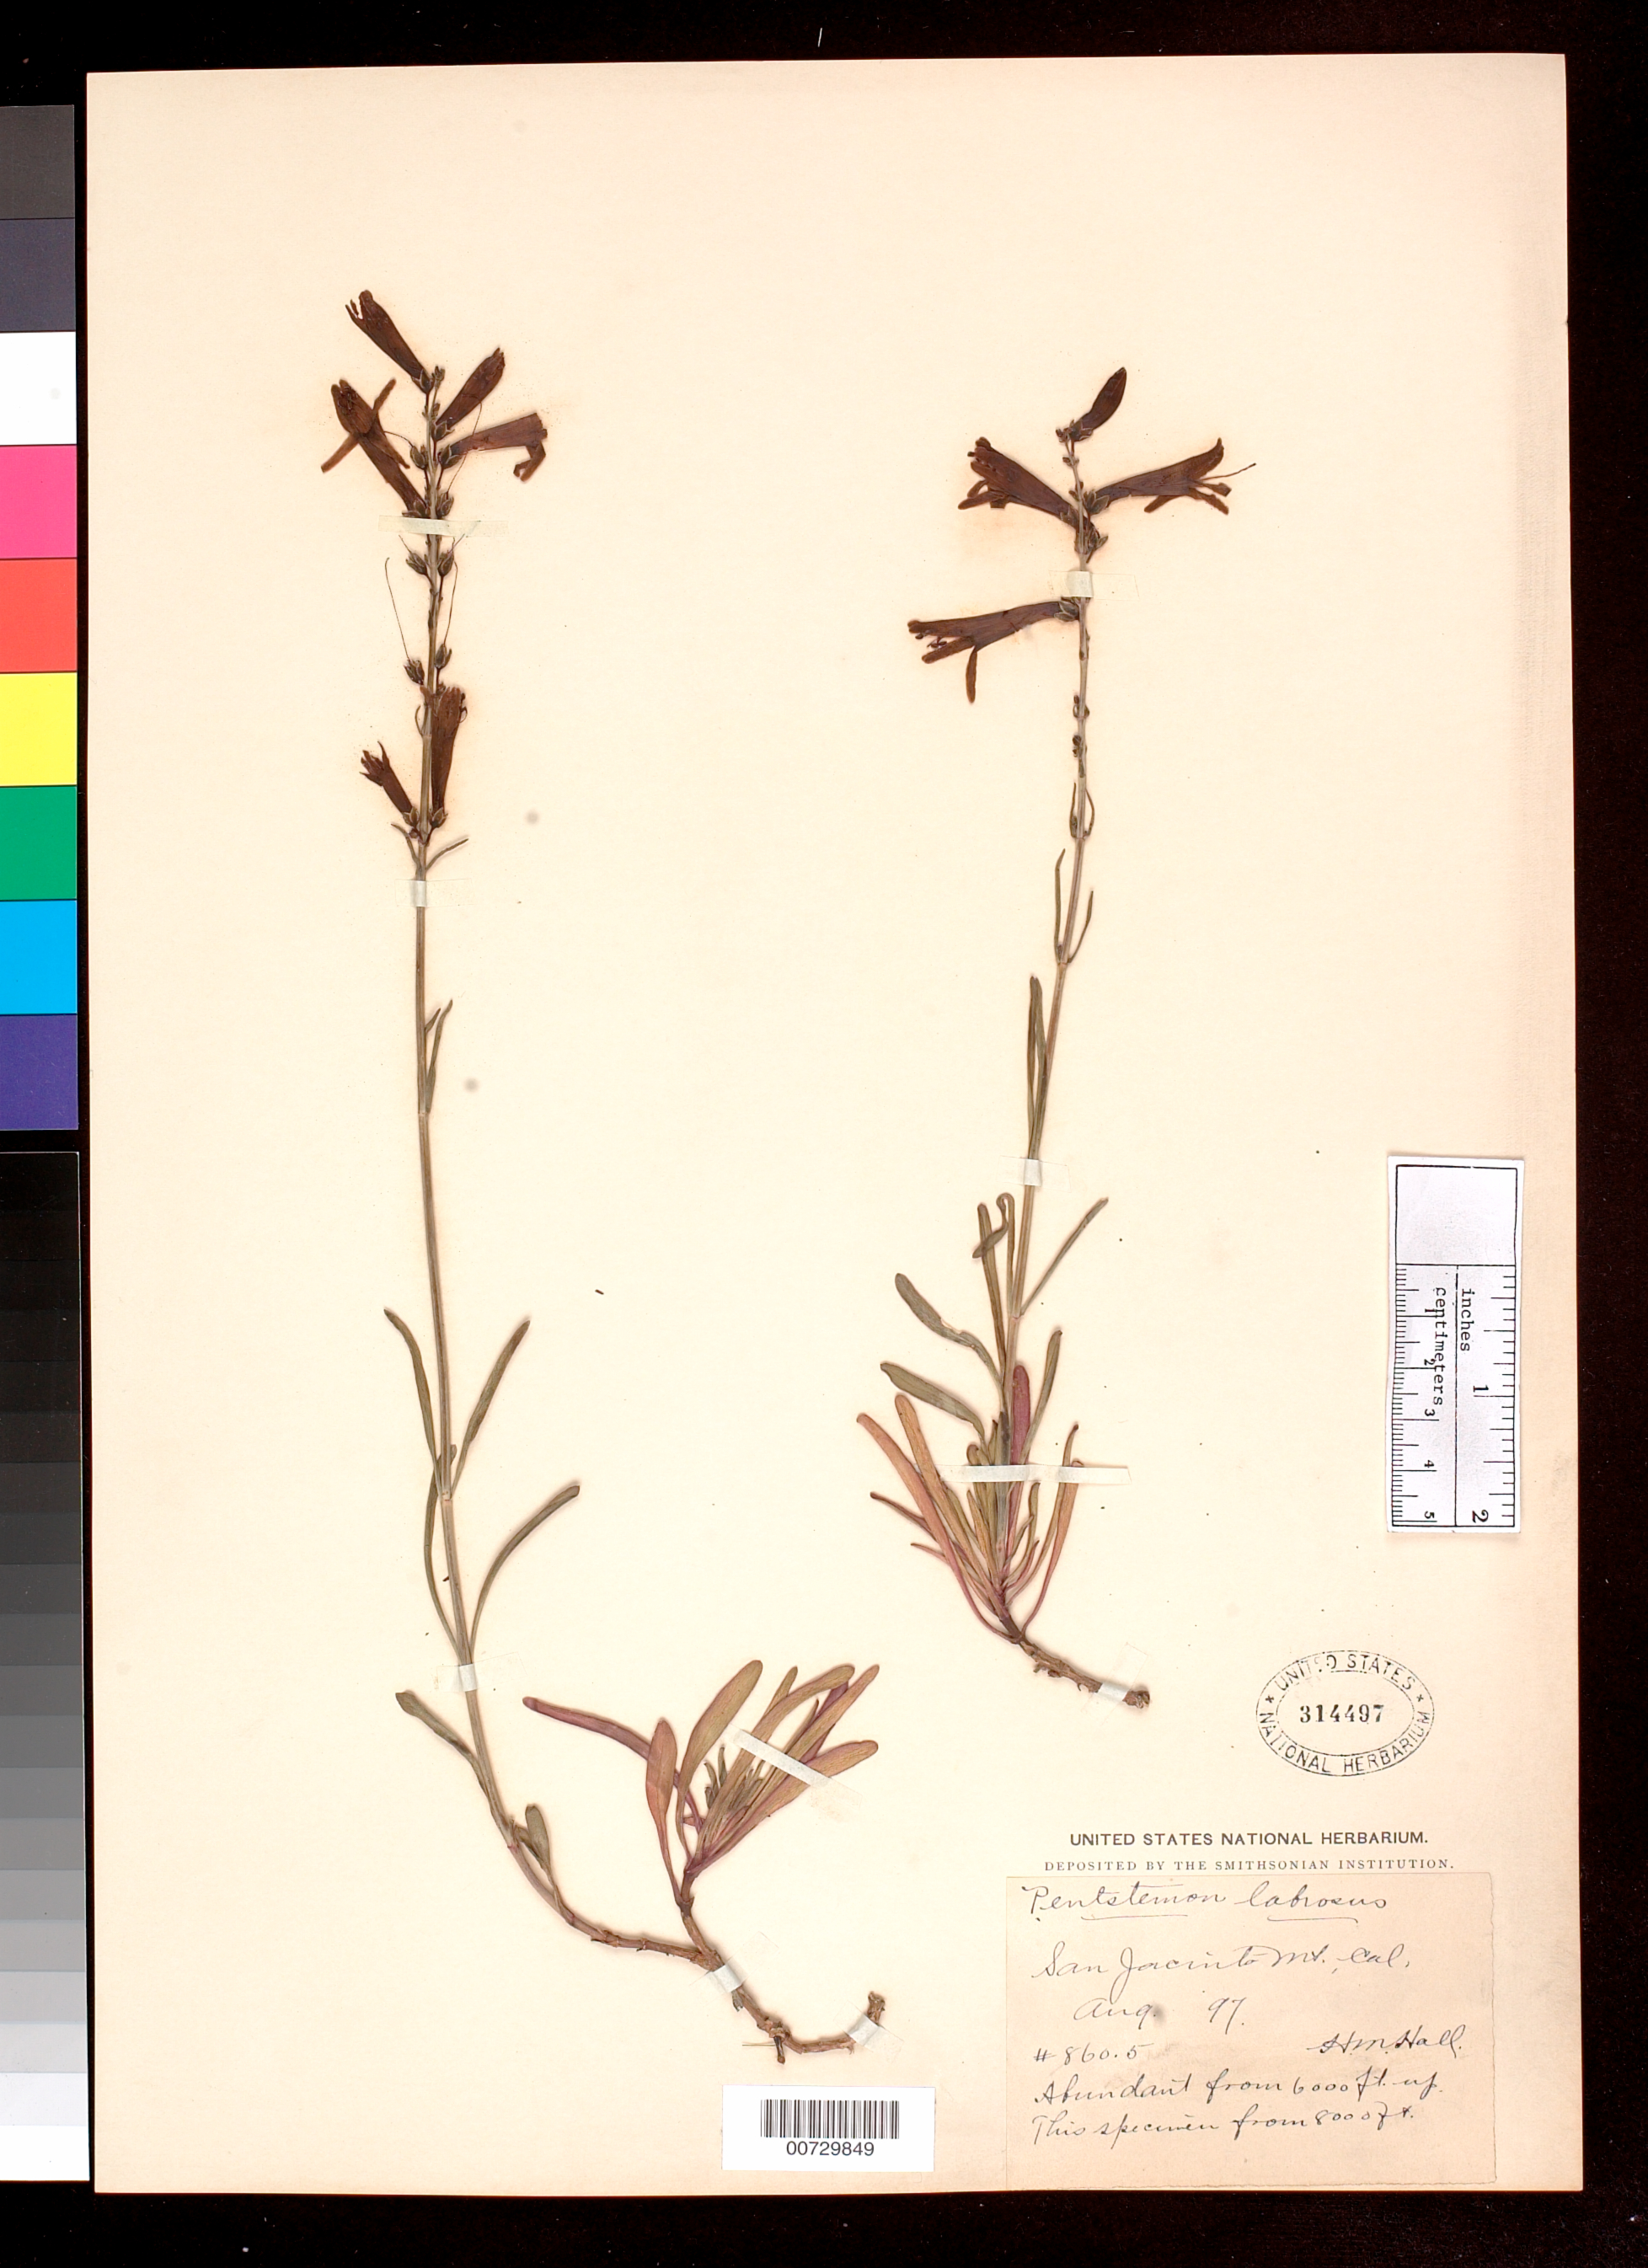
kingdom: Plantae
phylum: Tracheophyta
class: Magnoliopsida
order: Lamiales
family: Plantaginaceae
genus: Penstemon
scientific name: Penstemon labrosus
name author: (A. Gray) Mast. ex Hook. f.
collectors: H. M. Hall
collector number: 860.5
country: United States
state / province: California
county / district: Riverside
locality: Vicinity of Winchester.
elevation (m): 1829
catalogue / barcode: US 314497